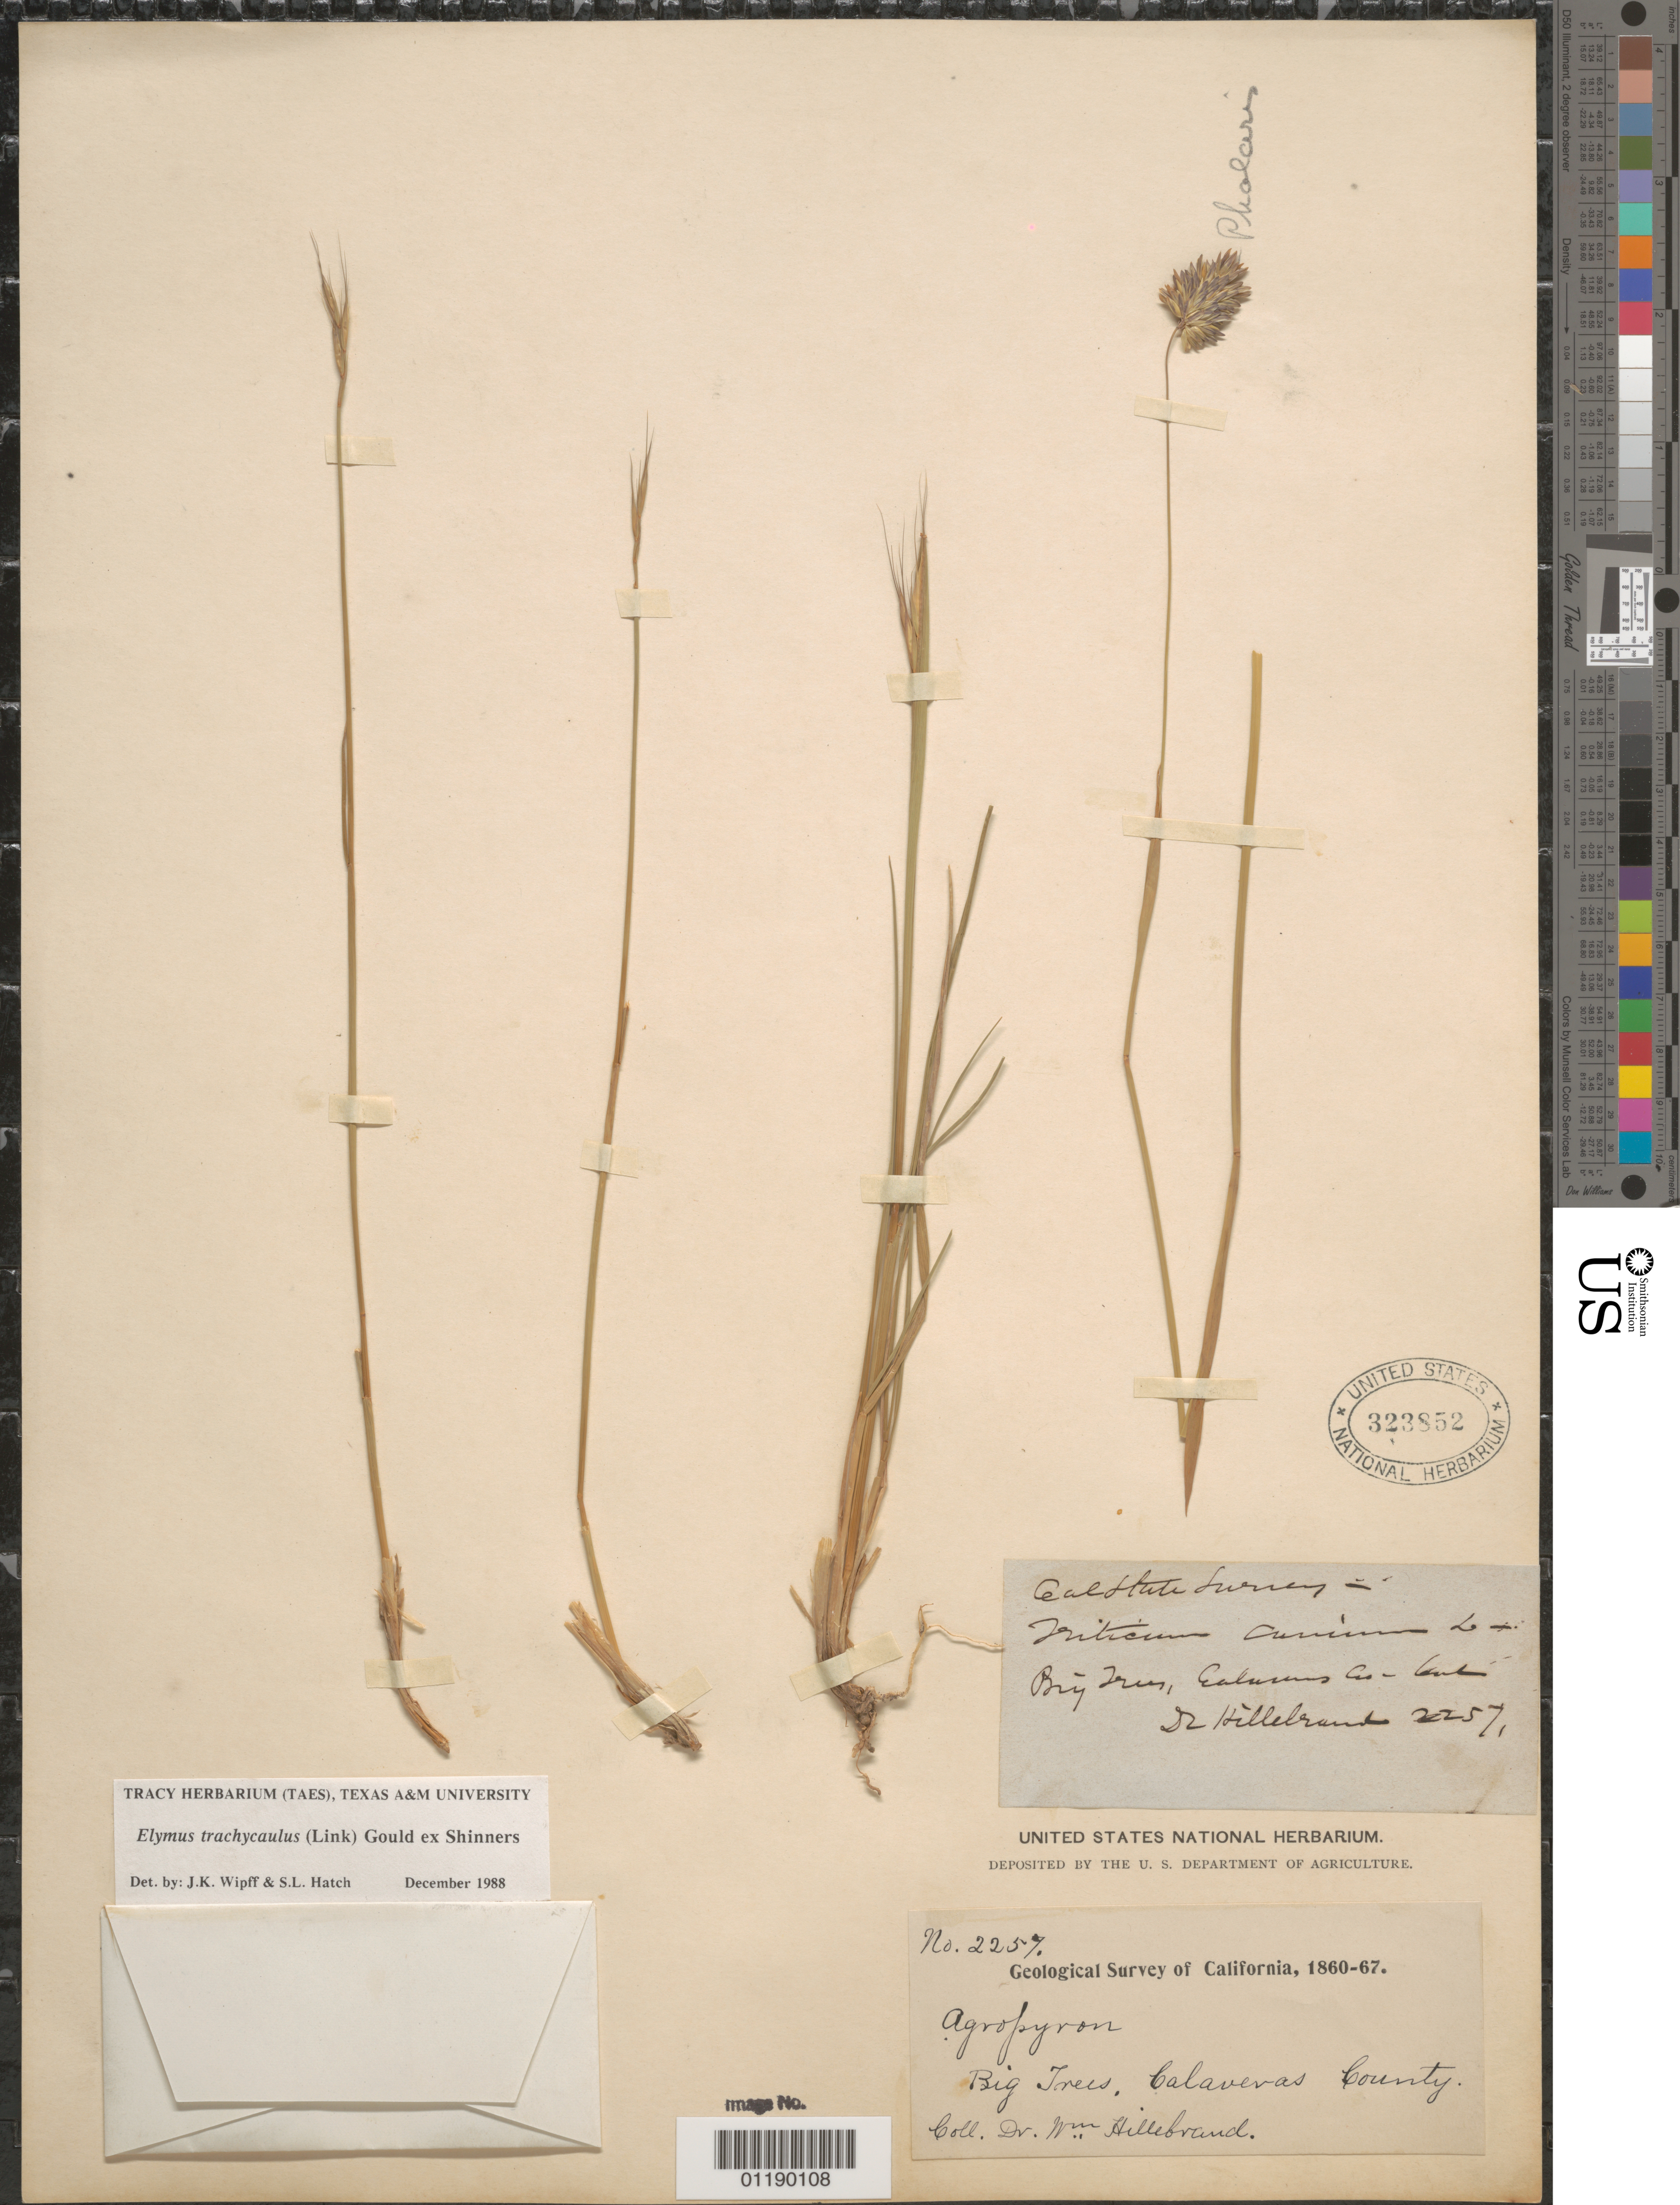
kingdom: Plantae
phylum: Tracheophyta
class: Liliopsida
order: Poales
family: Poaceae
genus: Elymus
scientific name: Elymus trachycaulus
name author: (Link) Gould ex Shinners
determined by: Wipff, J. K.; Hatch, S. L.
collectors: W. Hillebrand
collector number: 2251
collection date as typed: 1860 to 1867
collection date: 1860/1867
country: United States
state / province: California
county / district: Calaveras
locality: Big Trees.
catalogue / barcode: US 323852